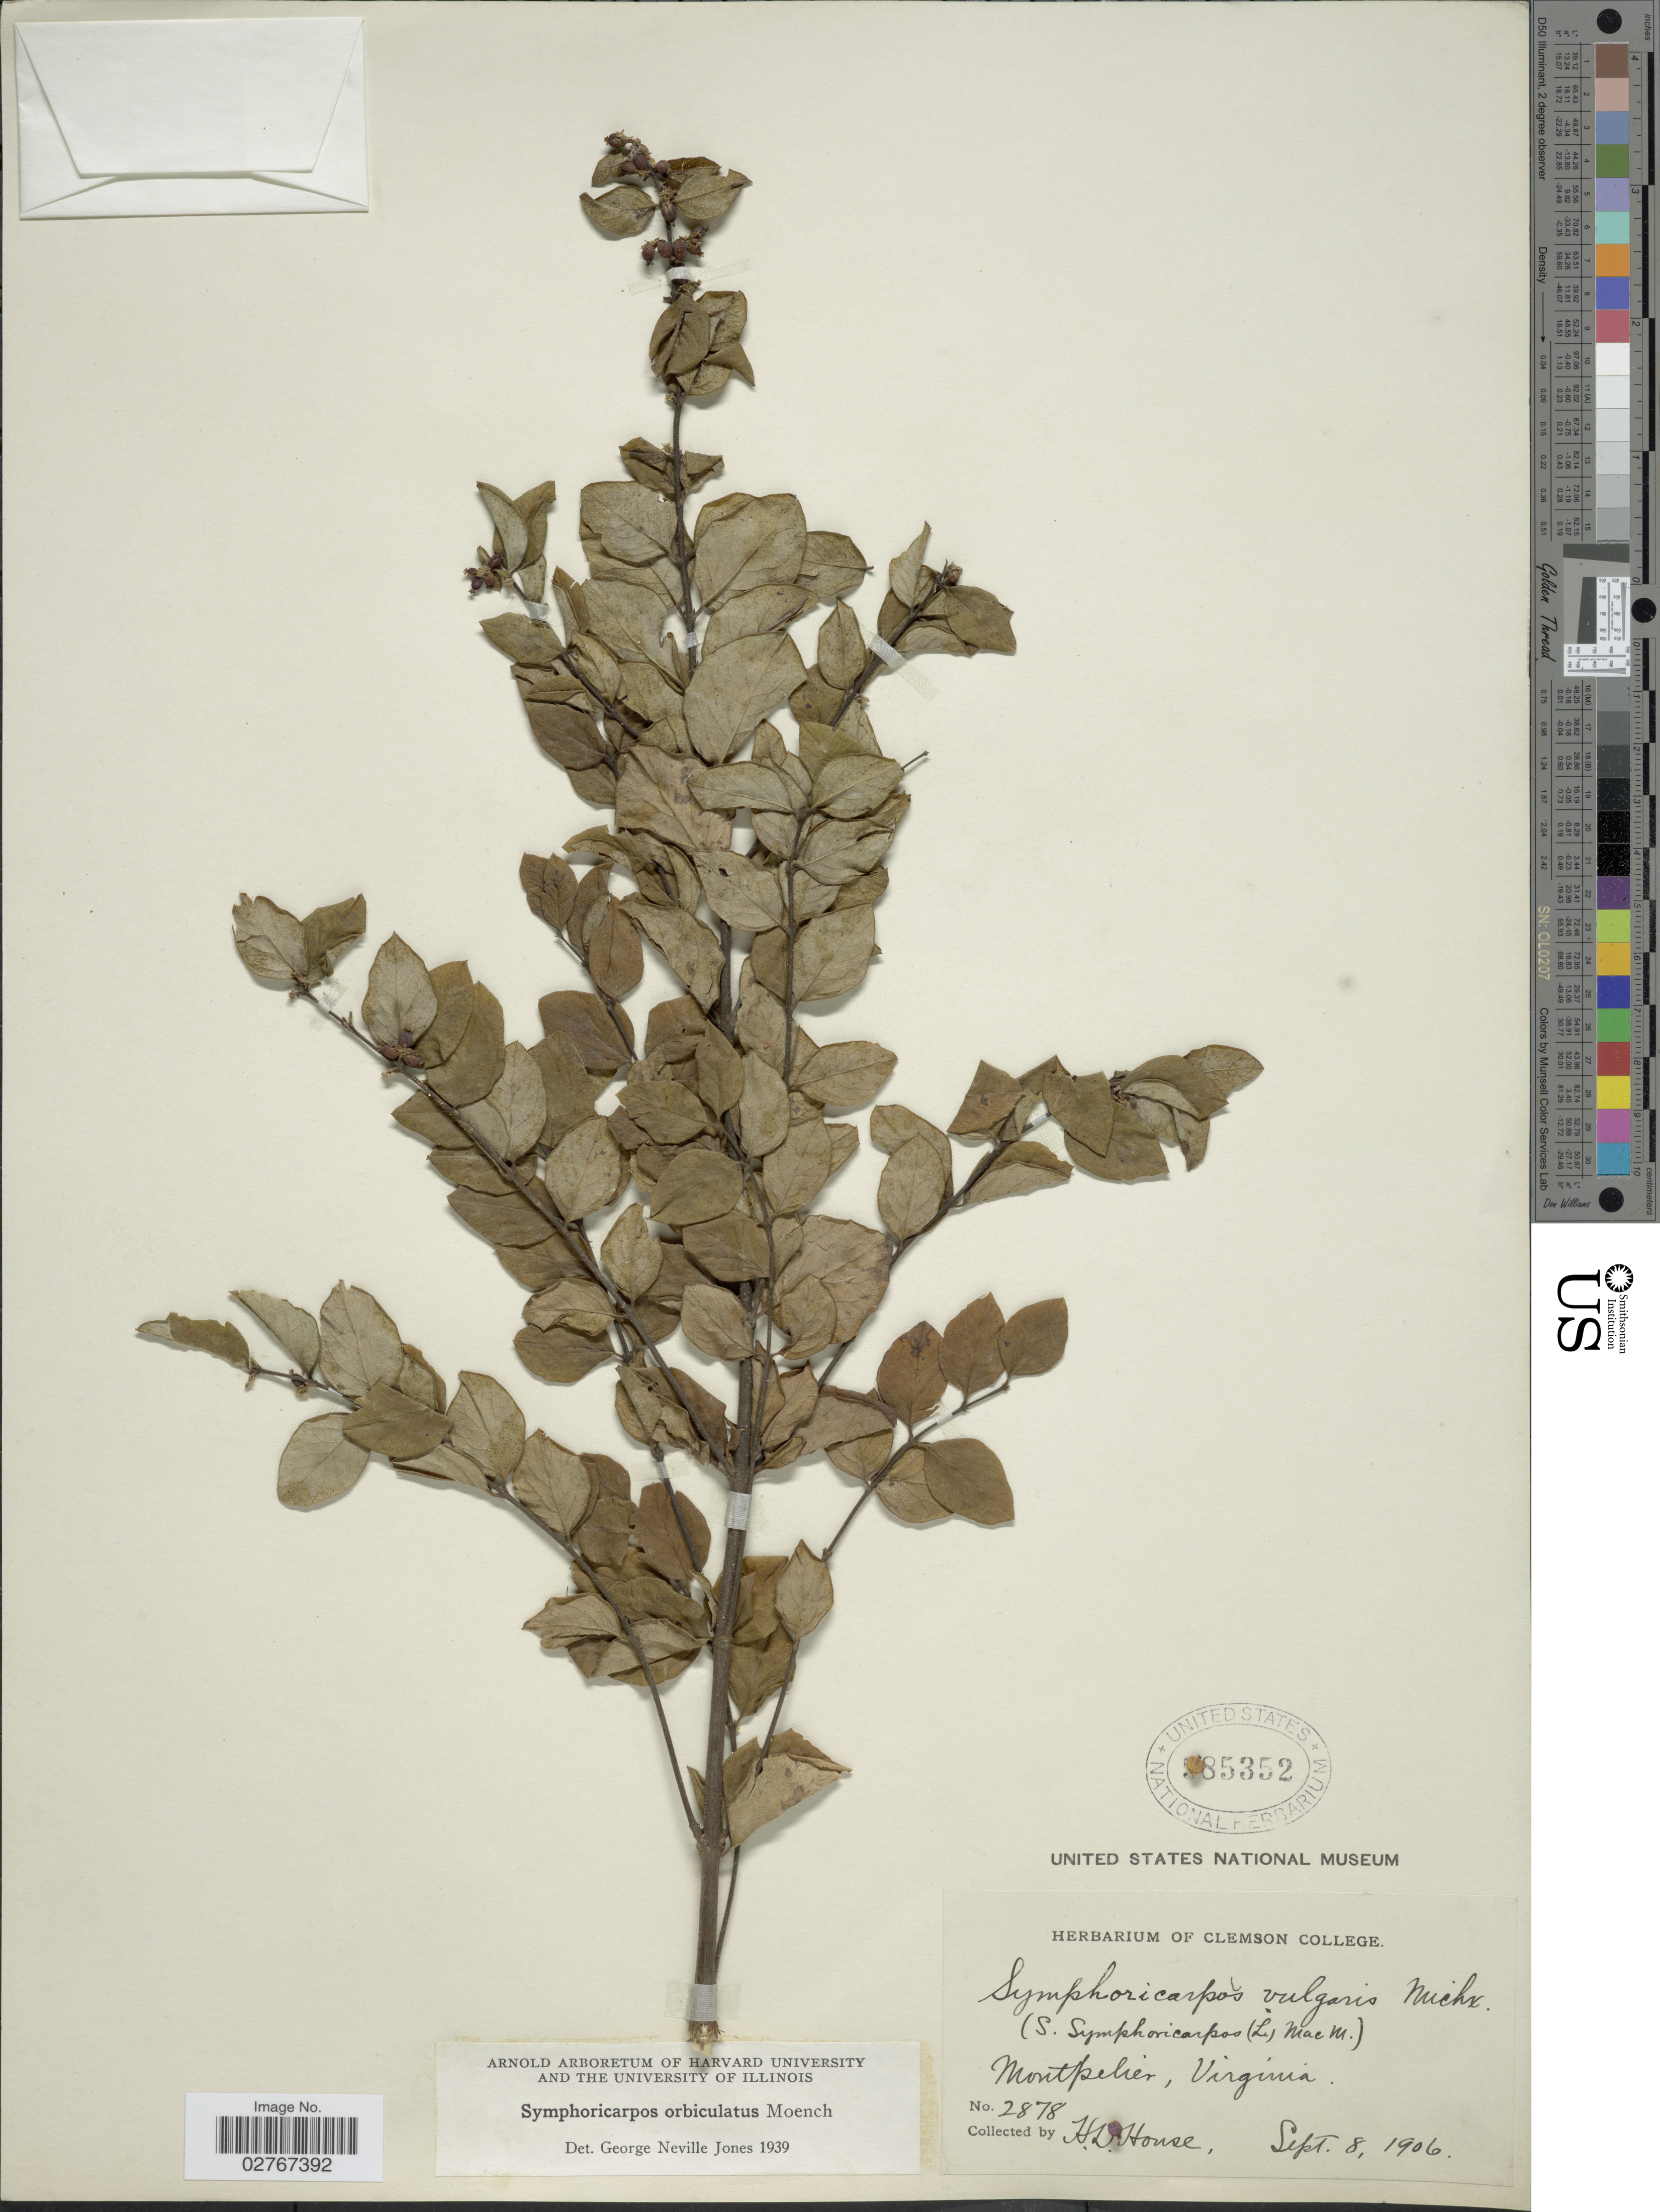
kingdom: Plantae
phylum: Tracheophyta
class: Magnoliopsida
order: Dipsacales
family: Caprifoliaceae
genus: Symphoricarpos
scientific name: Symphoricarpos orbiculatus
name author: Moench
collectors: H. D. House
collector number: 2878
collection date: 1906-09-08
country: United States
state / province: Virginia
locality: Montpelier.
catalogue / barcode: US 585352